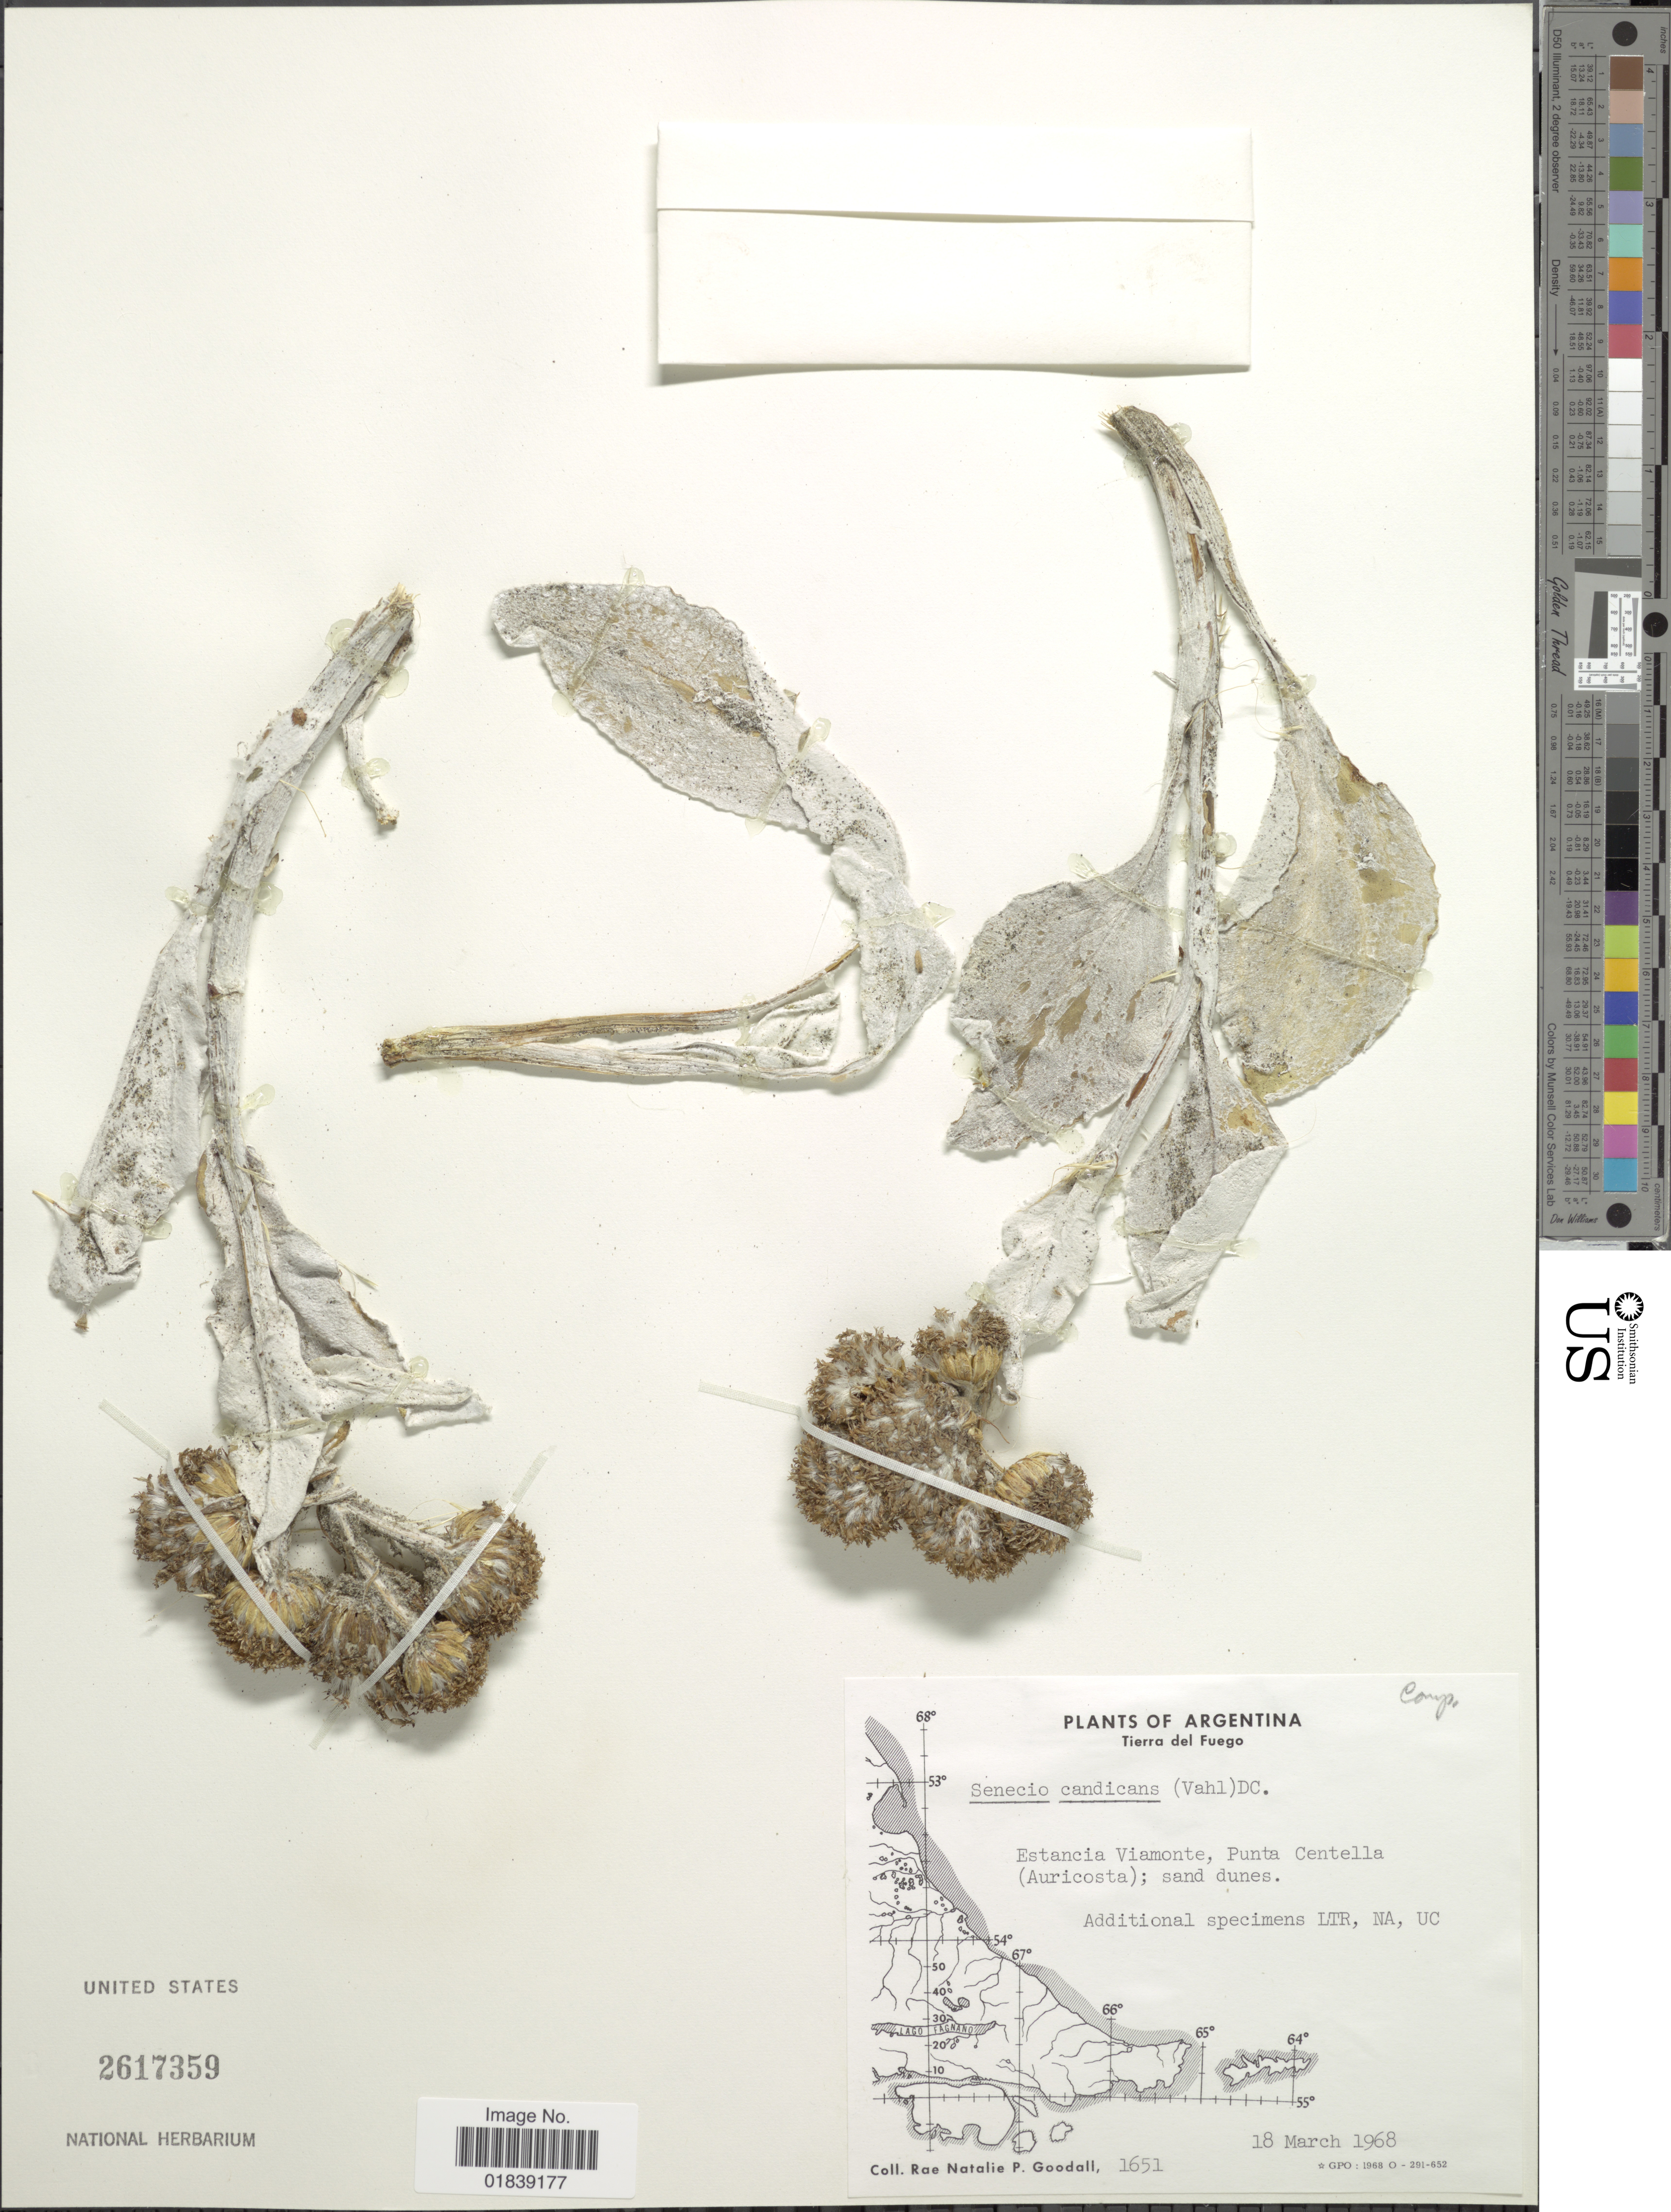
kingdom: Plantae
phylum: Tracheophyta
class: Magnoliopsida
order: Asterales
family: Asteraceae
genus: Senecio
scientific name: Senecio candicans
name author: Wall.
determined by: Salomon, Luciana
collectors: R. Goodall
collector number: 1651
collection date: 1968-03-18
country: Argentina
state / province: Tierra del Fuego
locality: Estancia Viamonte, Punta Centella (Auricosta)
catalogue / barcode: US 2617359